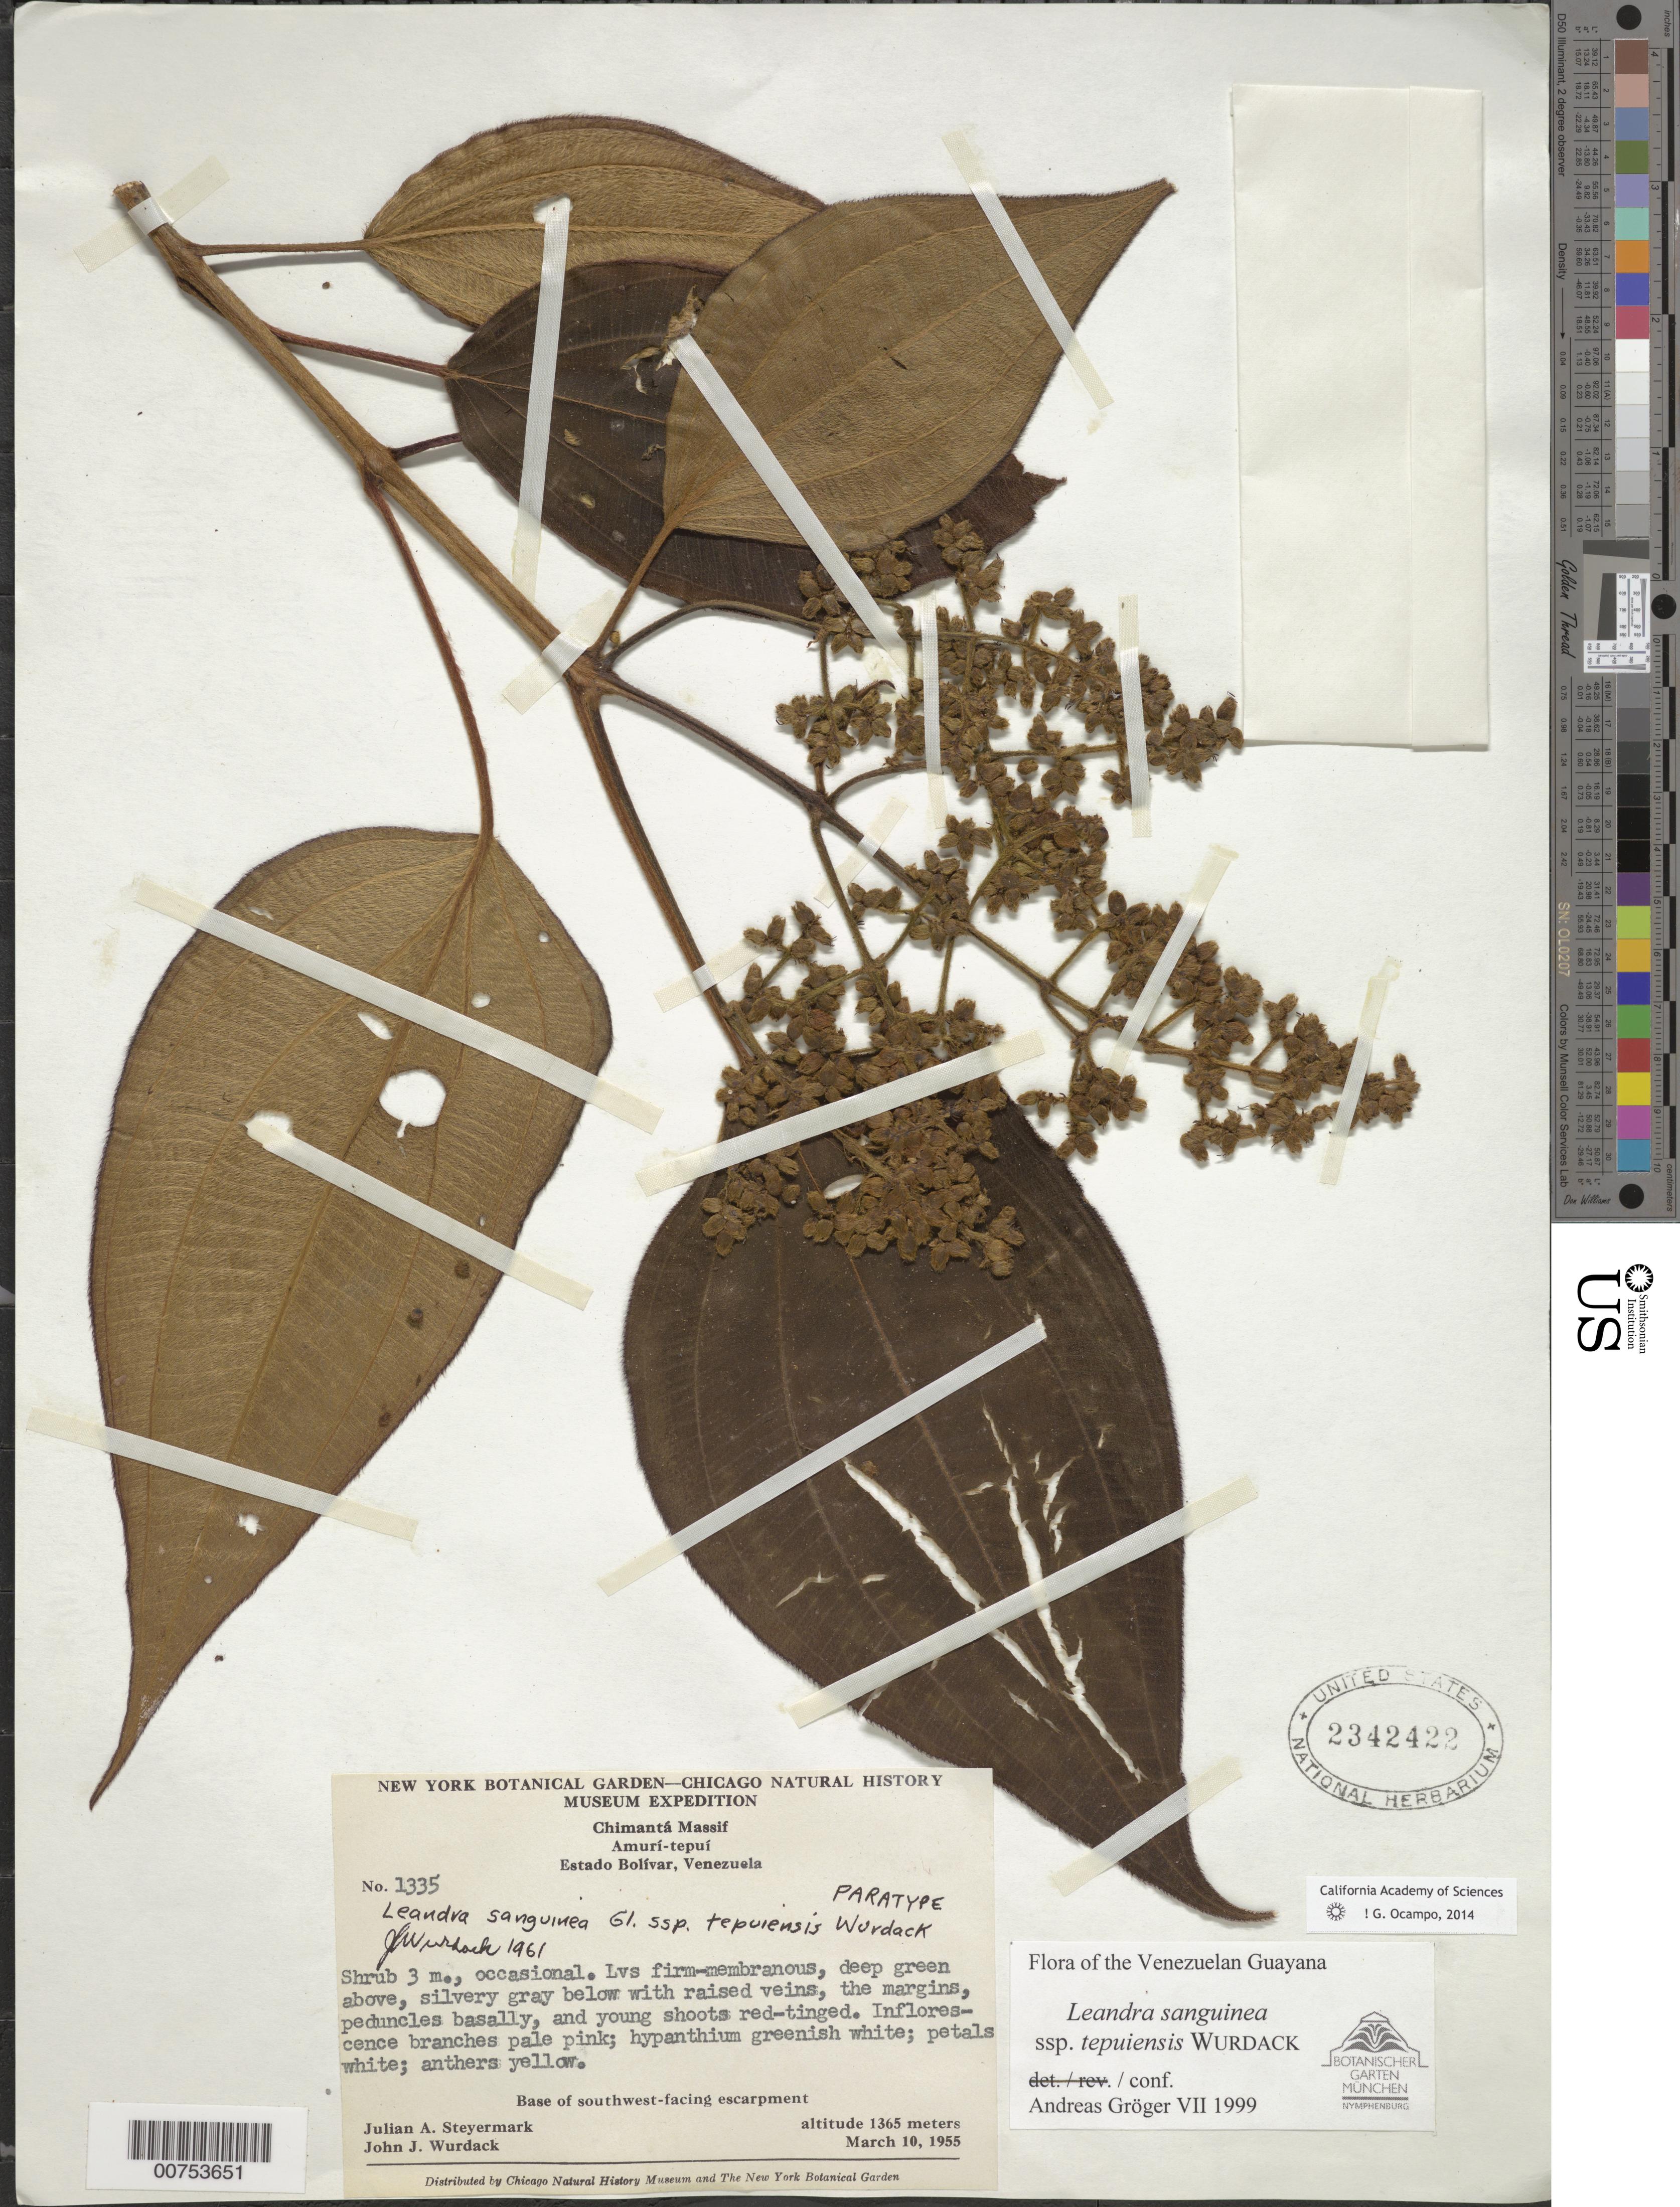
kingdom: Plantae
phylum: Tracheophyta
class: Magnoliopsida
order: Myrtales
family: Melastomataceae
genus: Leandra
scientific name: Leandra sanguinea subsp. tepuiensis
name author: Wurdack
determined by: Gröger, A.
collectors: J. Steyermark & J. J. Wurdack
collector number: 55 1335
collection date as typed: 10-Mar-55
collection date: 1955-03-10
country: Venezuela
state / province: Bolívar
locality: Chimantá Massif, Amurí-tepuí; base of SW facing escarpment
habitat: Base of SW-facing escarpment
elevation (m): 1365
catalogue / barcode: US 2342422